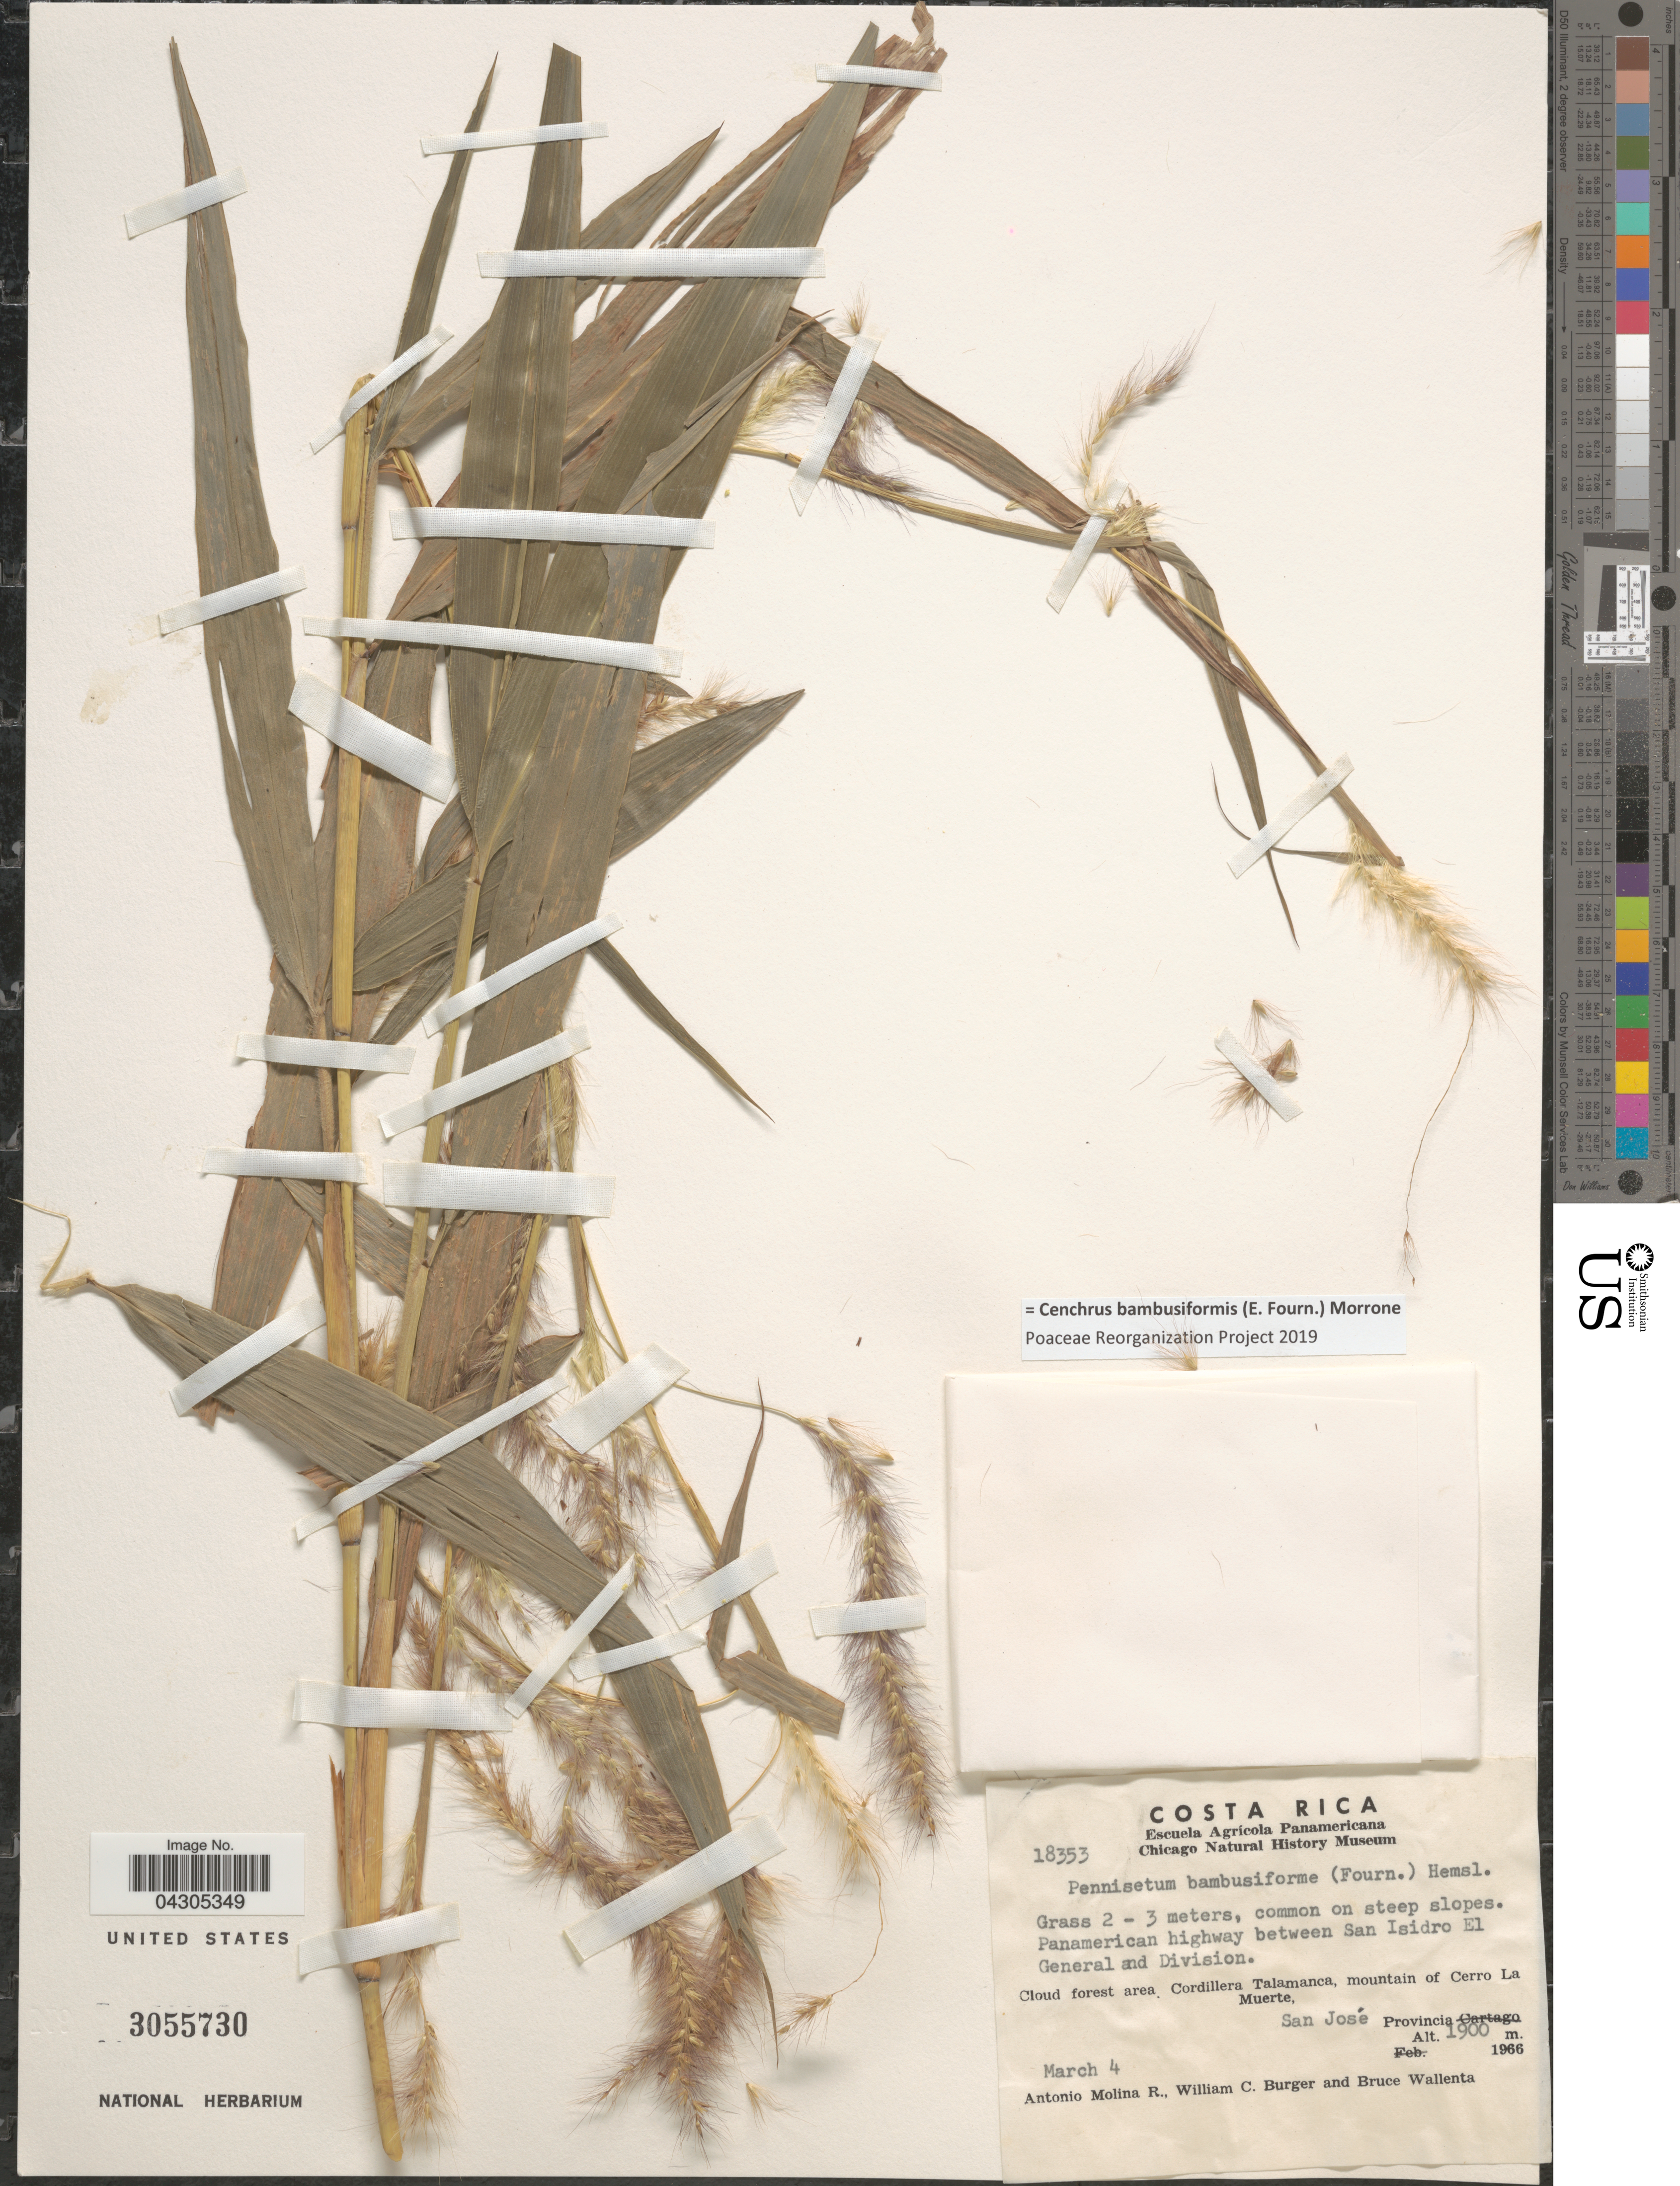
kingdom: Plantae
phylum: Tracheophyta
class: Liliopsida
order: Poales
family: Poaceae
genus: Cenchrus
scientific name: Cenchrus bambusiformis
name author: (E. Fourn.) Morrone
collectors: A. Molina R., W. Burger & B. Wallenta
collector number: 18353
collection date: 1966-03-04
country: Costa Rica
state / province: San José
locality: Common on steep slopes. Panamerican highway between San Isidro El General and Division. Cloud forest area Cordillera Talamanca, mountain of Cerro La Muerte.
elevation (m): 1900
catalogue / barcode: US 3055730